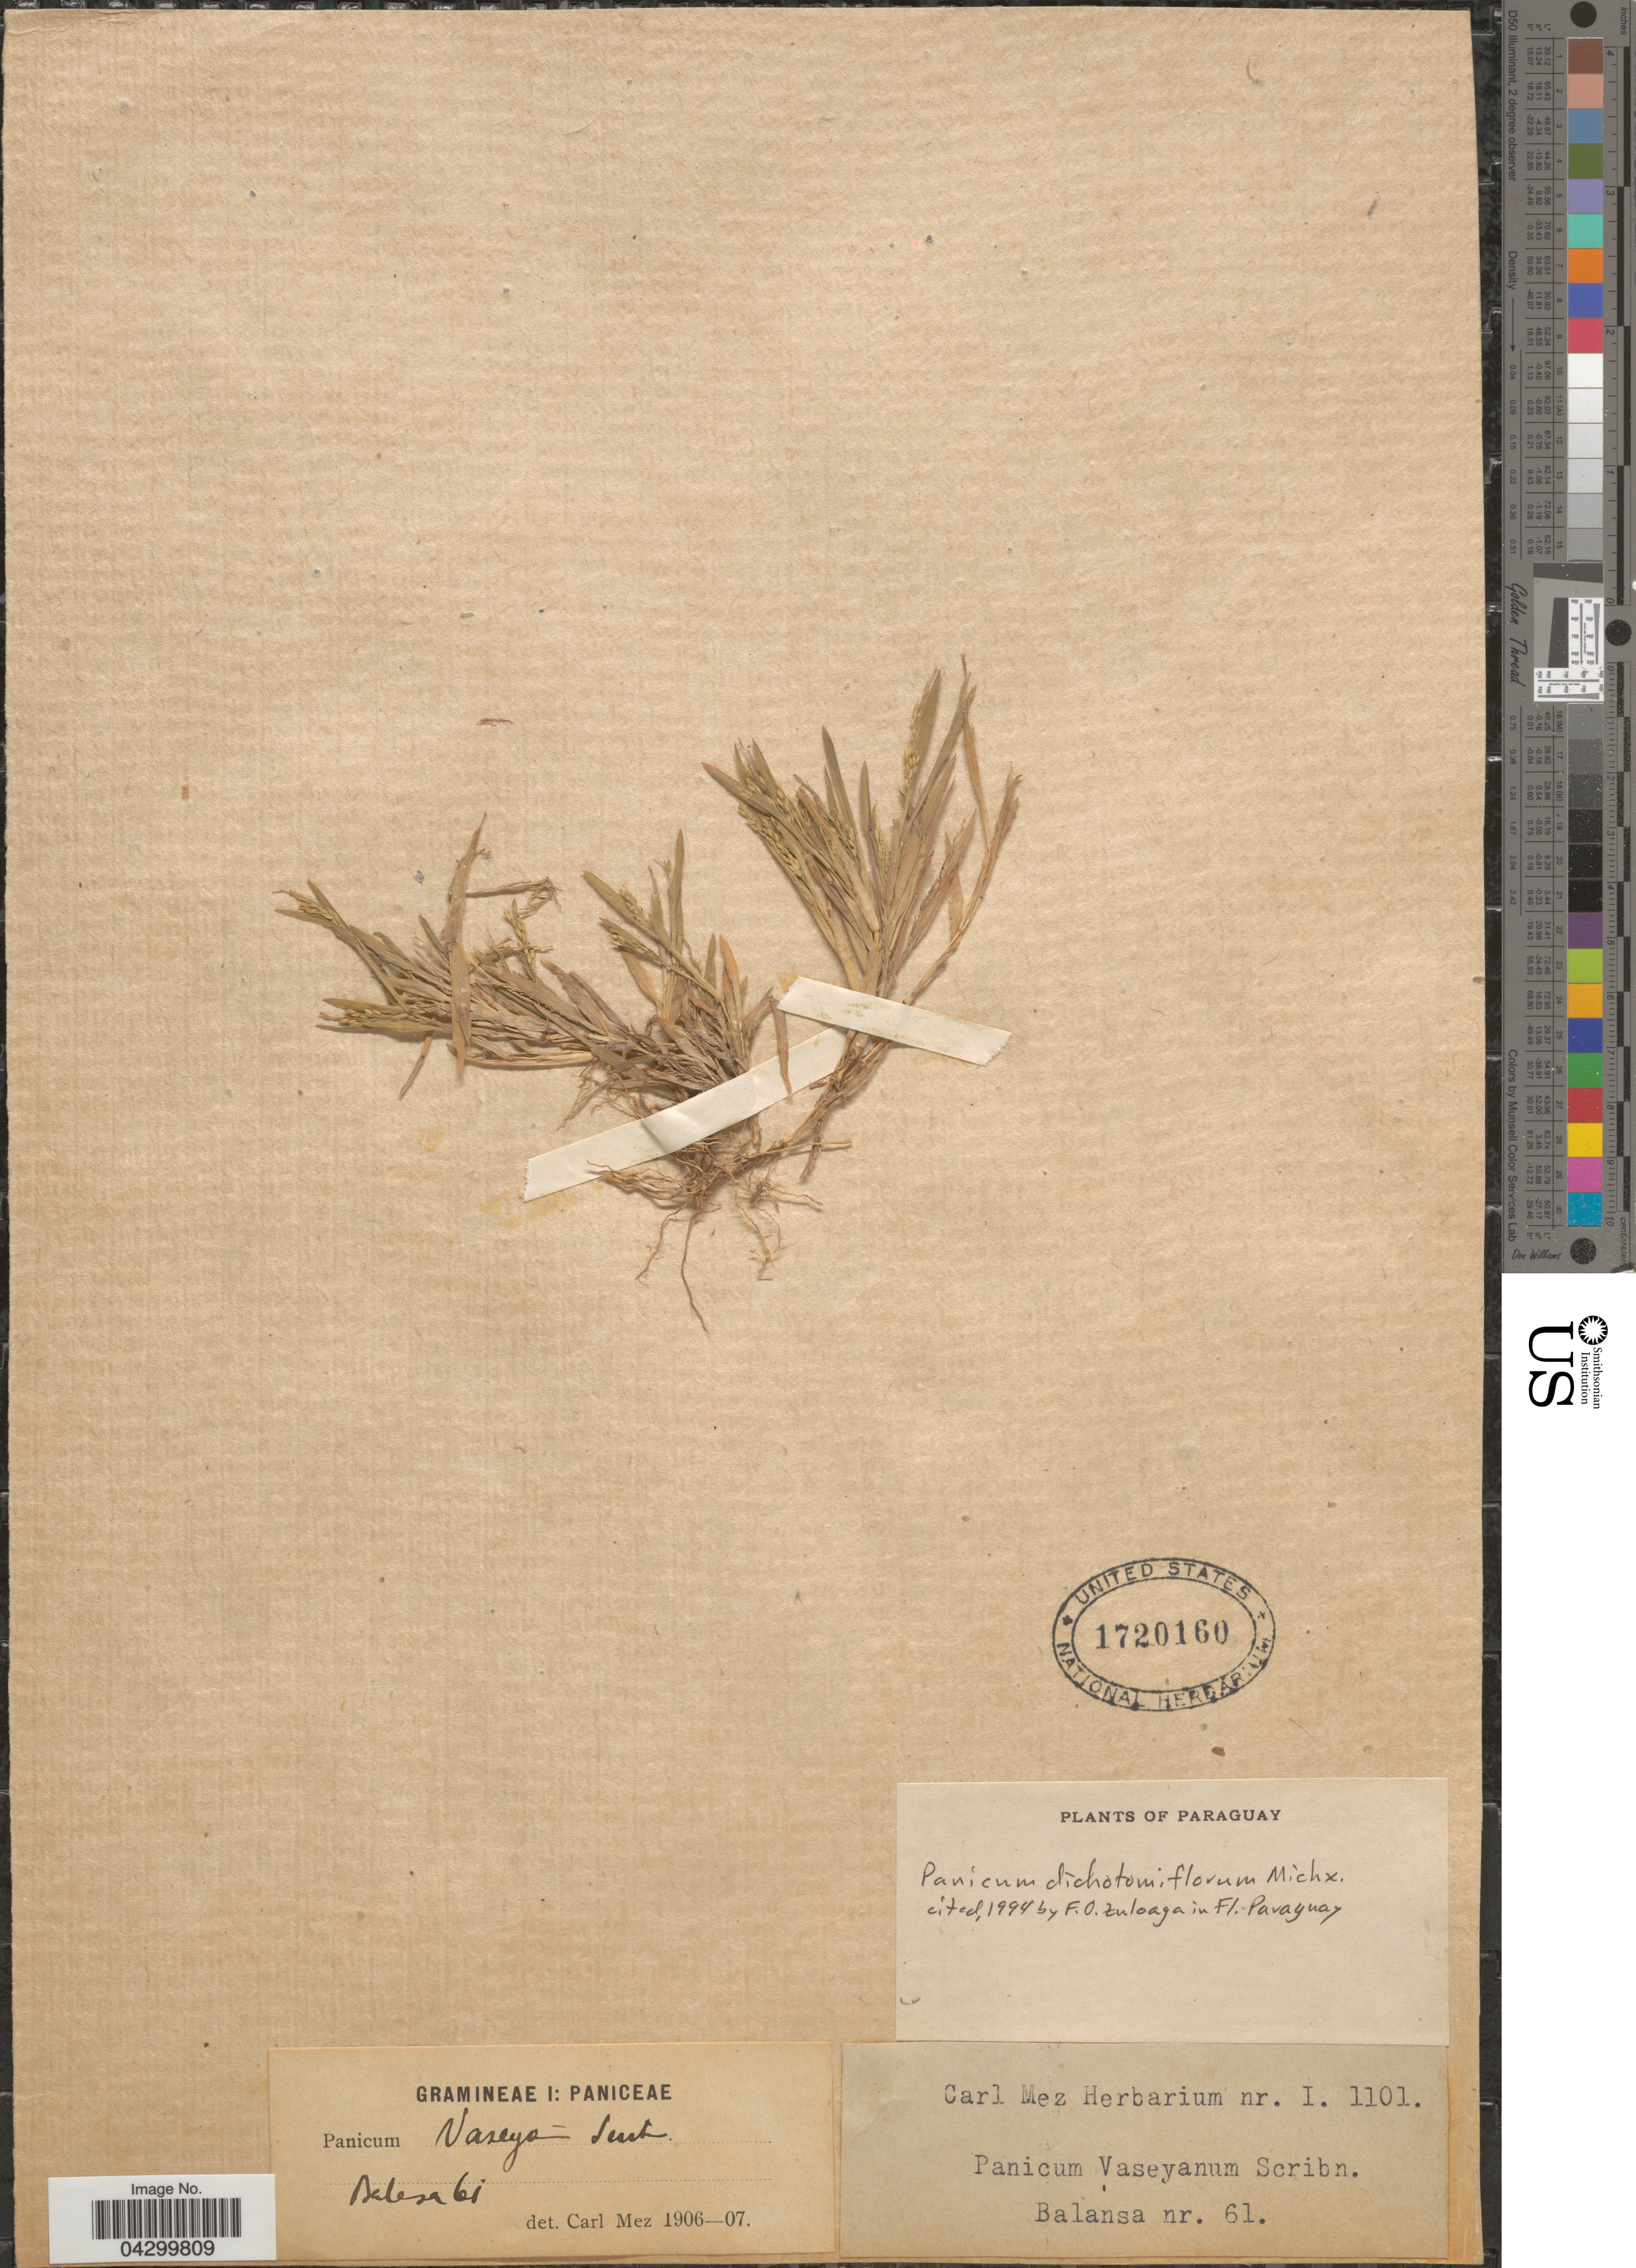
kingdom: Plantae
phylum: Tracheophyta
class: Liliopsida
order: Poales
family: Poaceae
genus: Panicum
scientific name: Panicum dichotomiflorum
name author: Michx.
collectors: -. Balansa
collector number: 61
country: Paraguay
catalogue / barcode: US 1720160